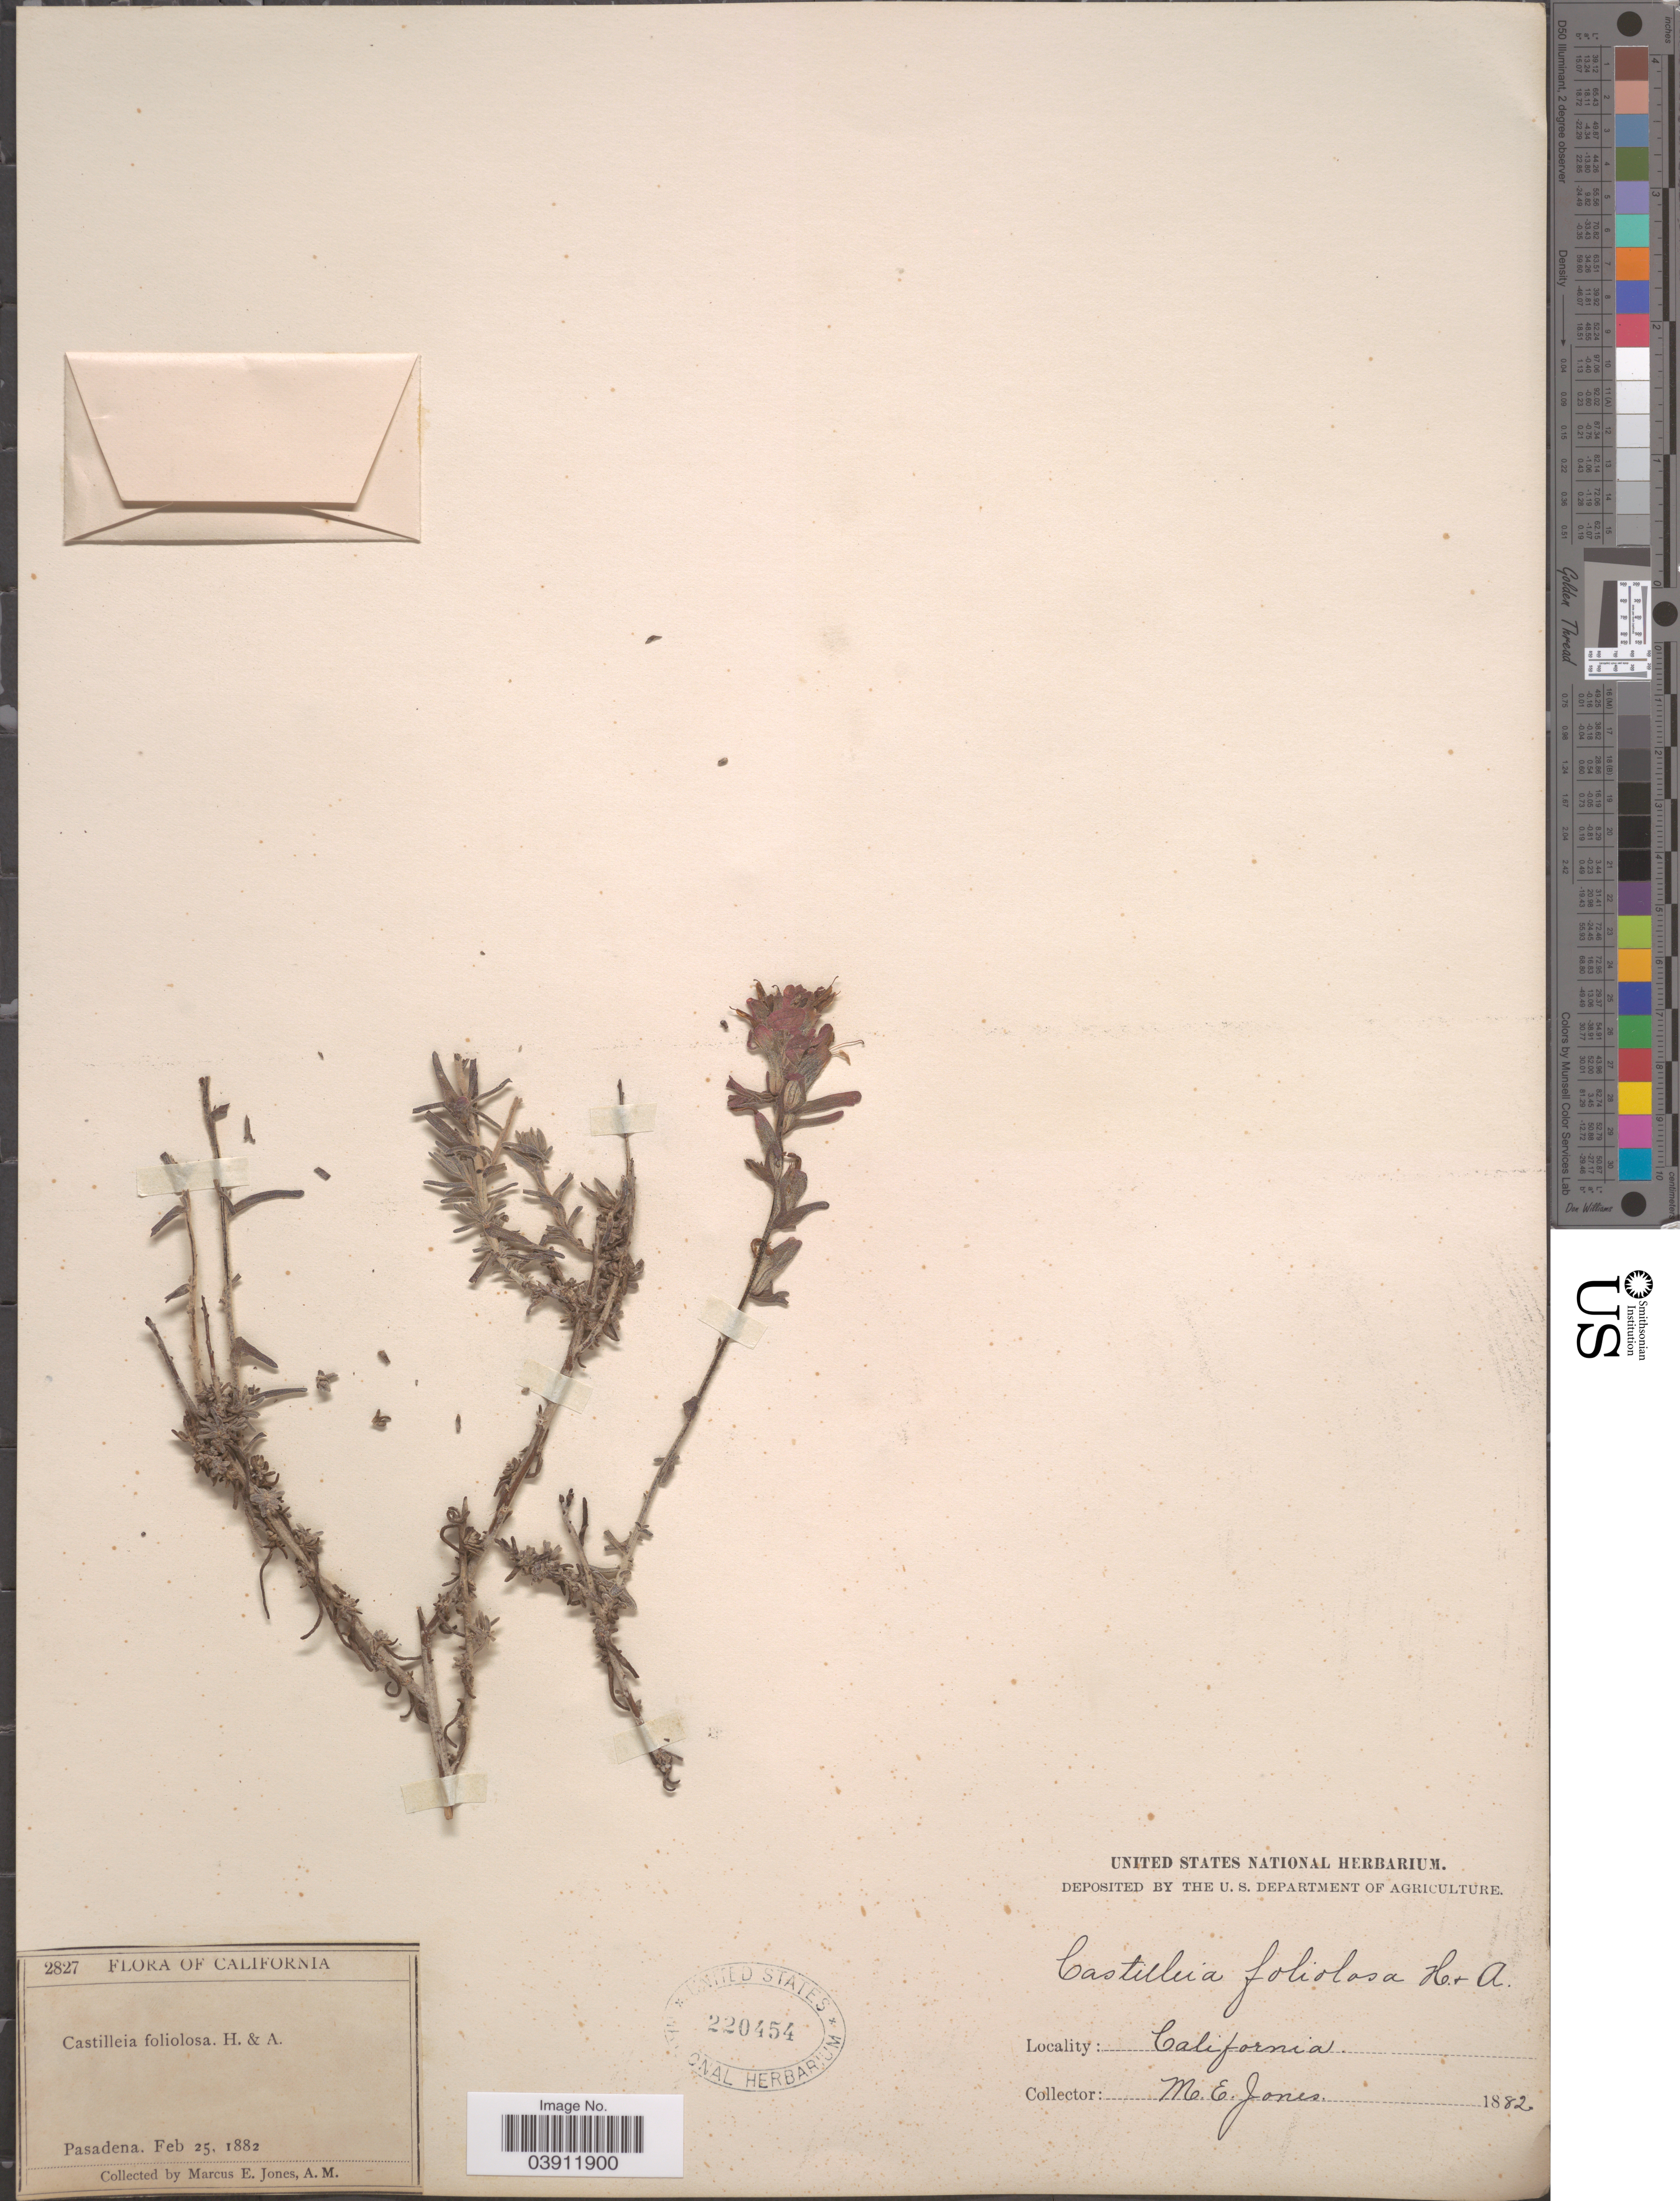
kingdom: Plantae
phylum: Tracheophyta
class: Magnoliopsida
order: Lamiales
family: Orobanchaceae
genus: Castilleja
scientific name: Castilleja foliolosa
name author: Hook. f.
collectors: M. E. Jones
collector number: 2827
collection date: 1882-02-25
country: United States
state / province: California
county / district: Los Angeles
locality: Pasadena.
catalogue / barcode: US 220454